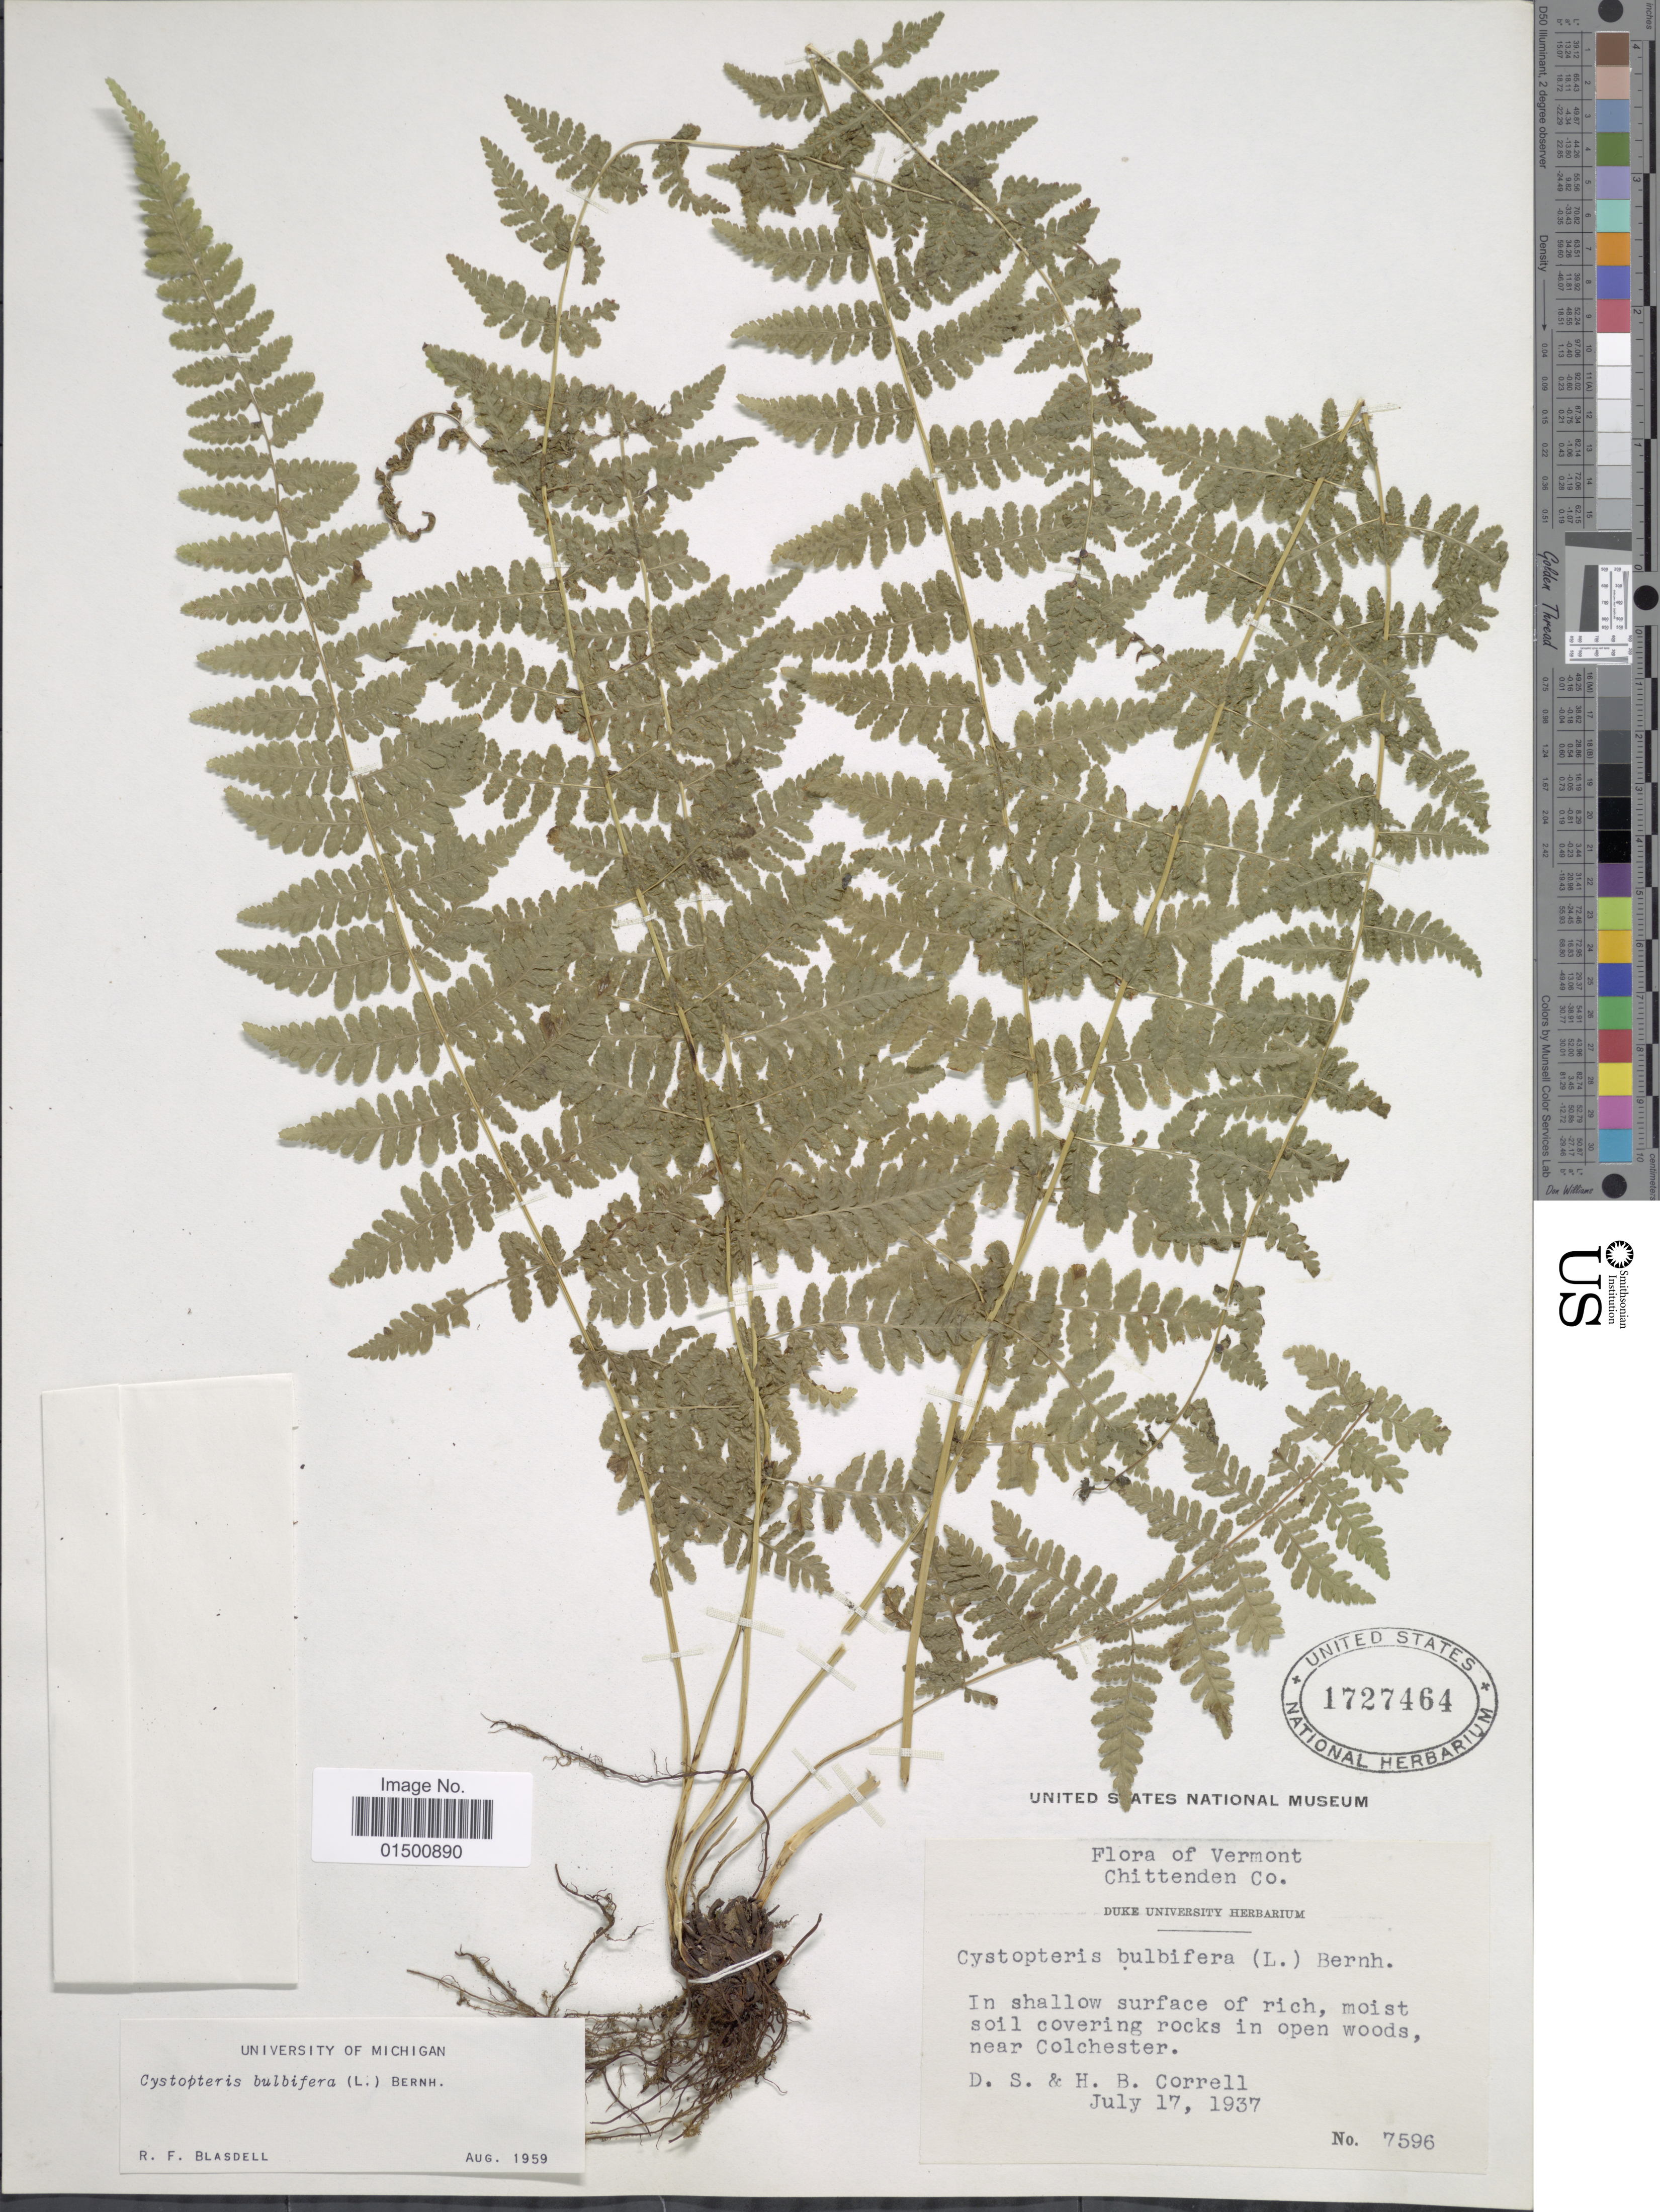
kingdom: Plantae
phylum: Tracheophyta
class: Polypodiopsida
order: Polypodiales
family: Cystopteridaceae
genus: Cystopteris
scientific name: Cystopteris bulbifera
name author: (L.) Bernh.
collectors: D. S. Correll & H. Correll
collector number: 7596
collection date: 1937-07-17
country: United States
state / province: Vermont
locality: Chittendon Co., near Colchester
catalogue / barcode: US 1727464